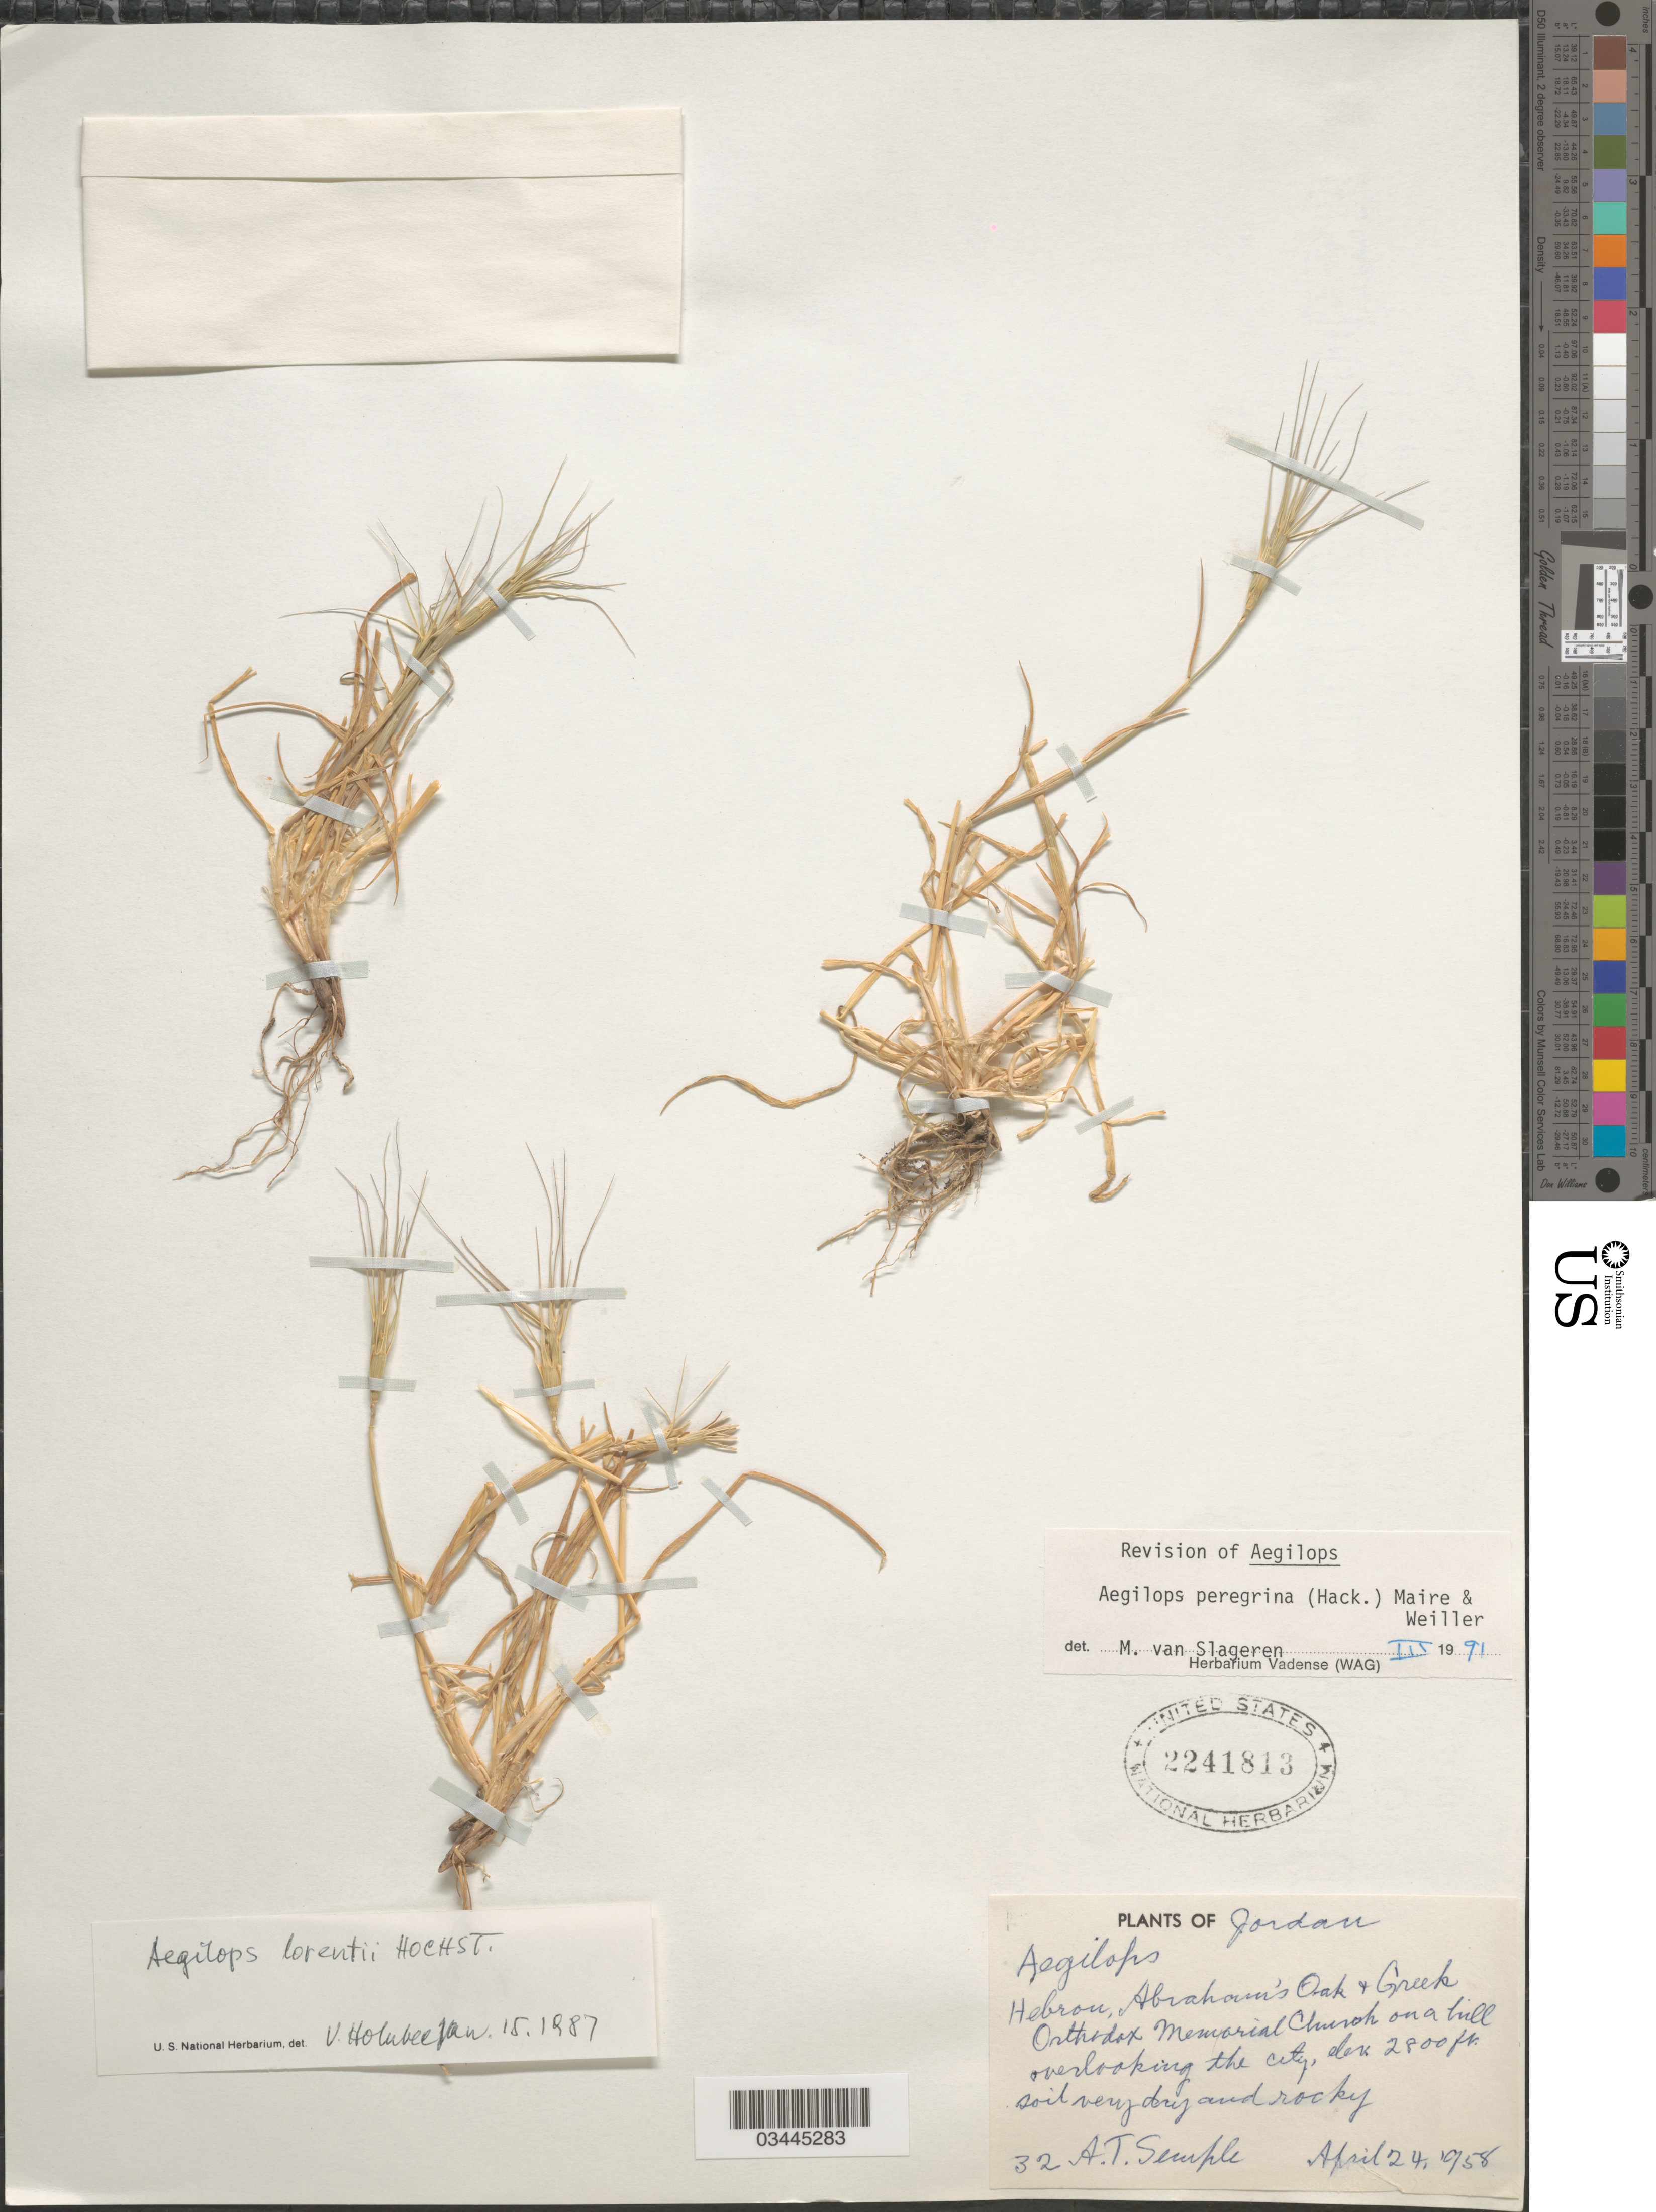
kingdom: Plantae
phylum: Tracheophyta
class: Liliopsida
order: Poales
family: Poaceae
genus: Aegilops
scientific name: Aegilops peregrina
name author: (Hack.) Eig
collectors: A. Semple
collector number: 32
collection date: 1958-04-24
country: Jordan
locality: Hebron, Abraham's Oak & Greek Orthodox Memorial Church on a hill overlooking the city.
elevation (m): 853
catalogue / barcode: US 2241813